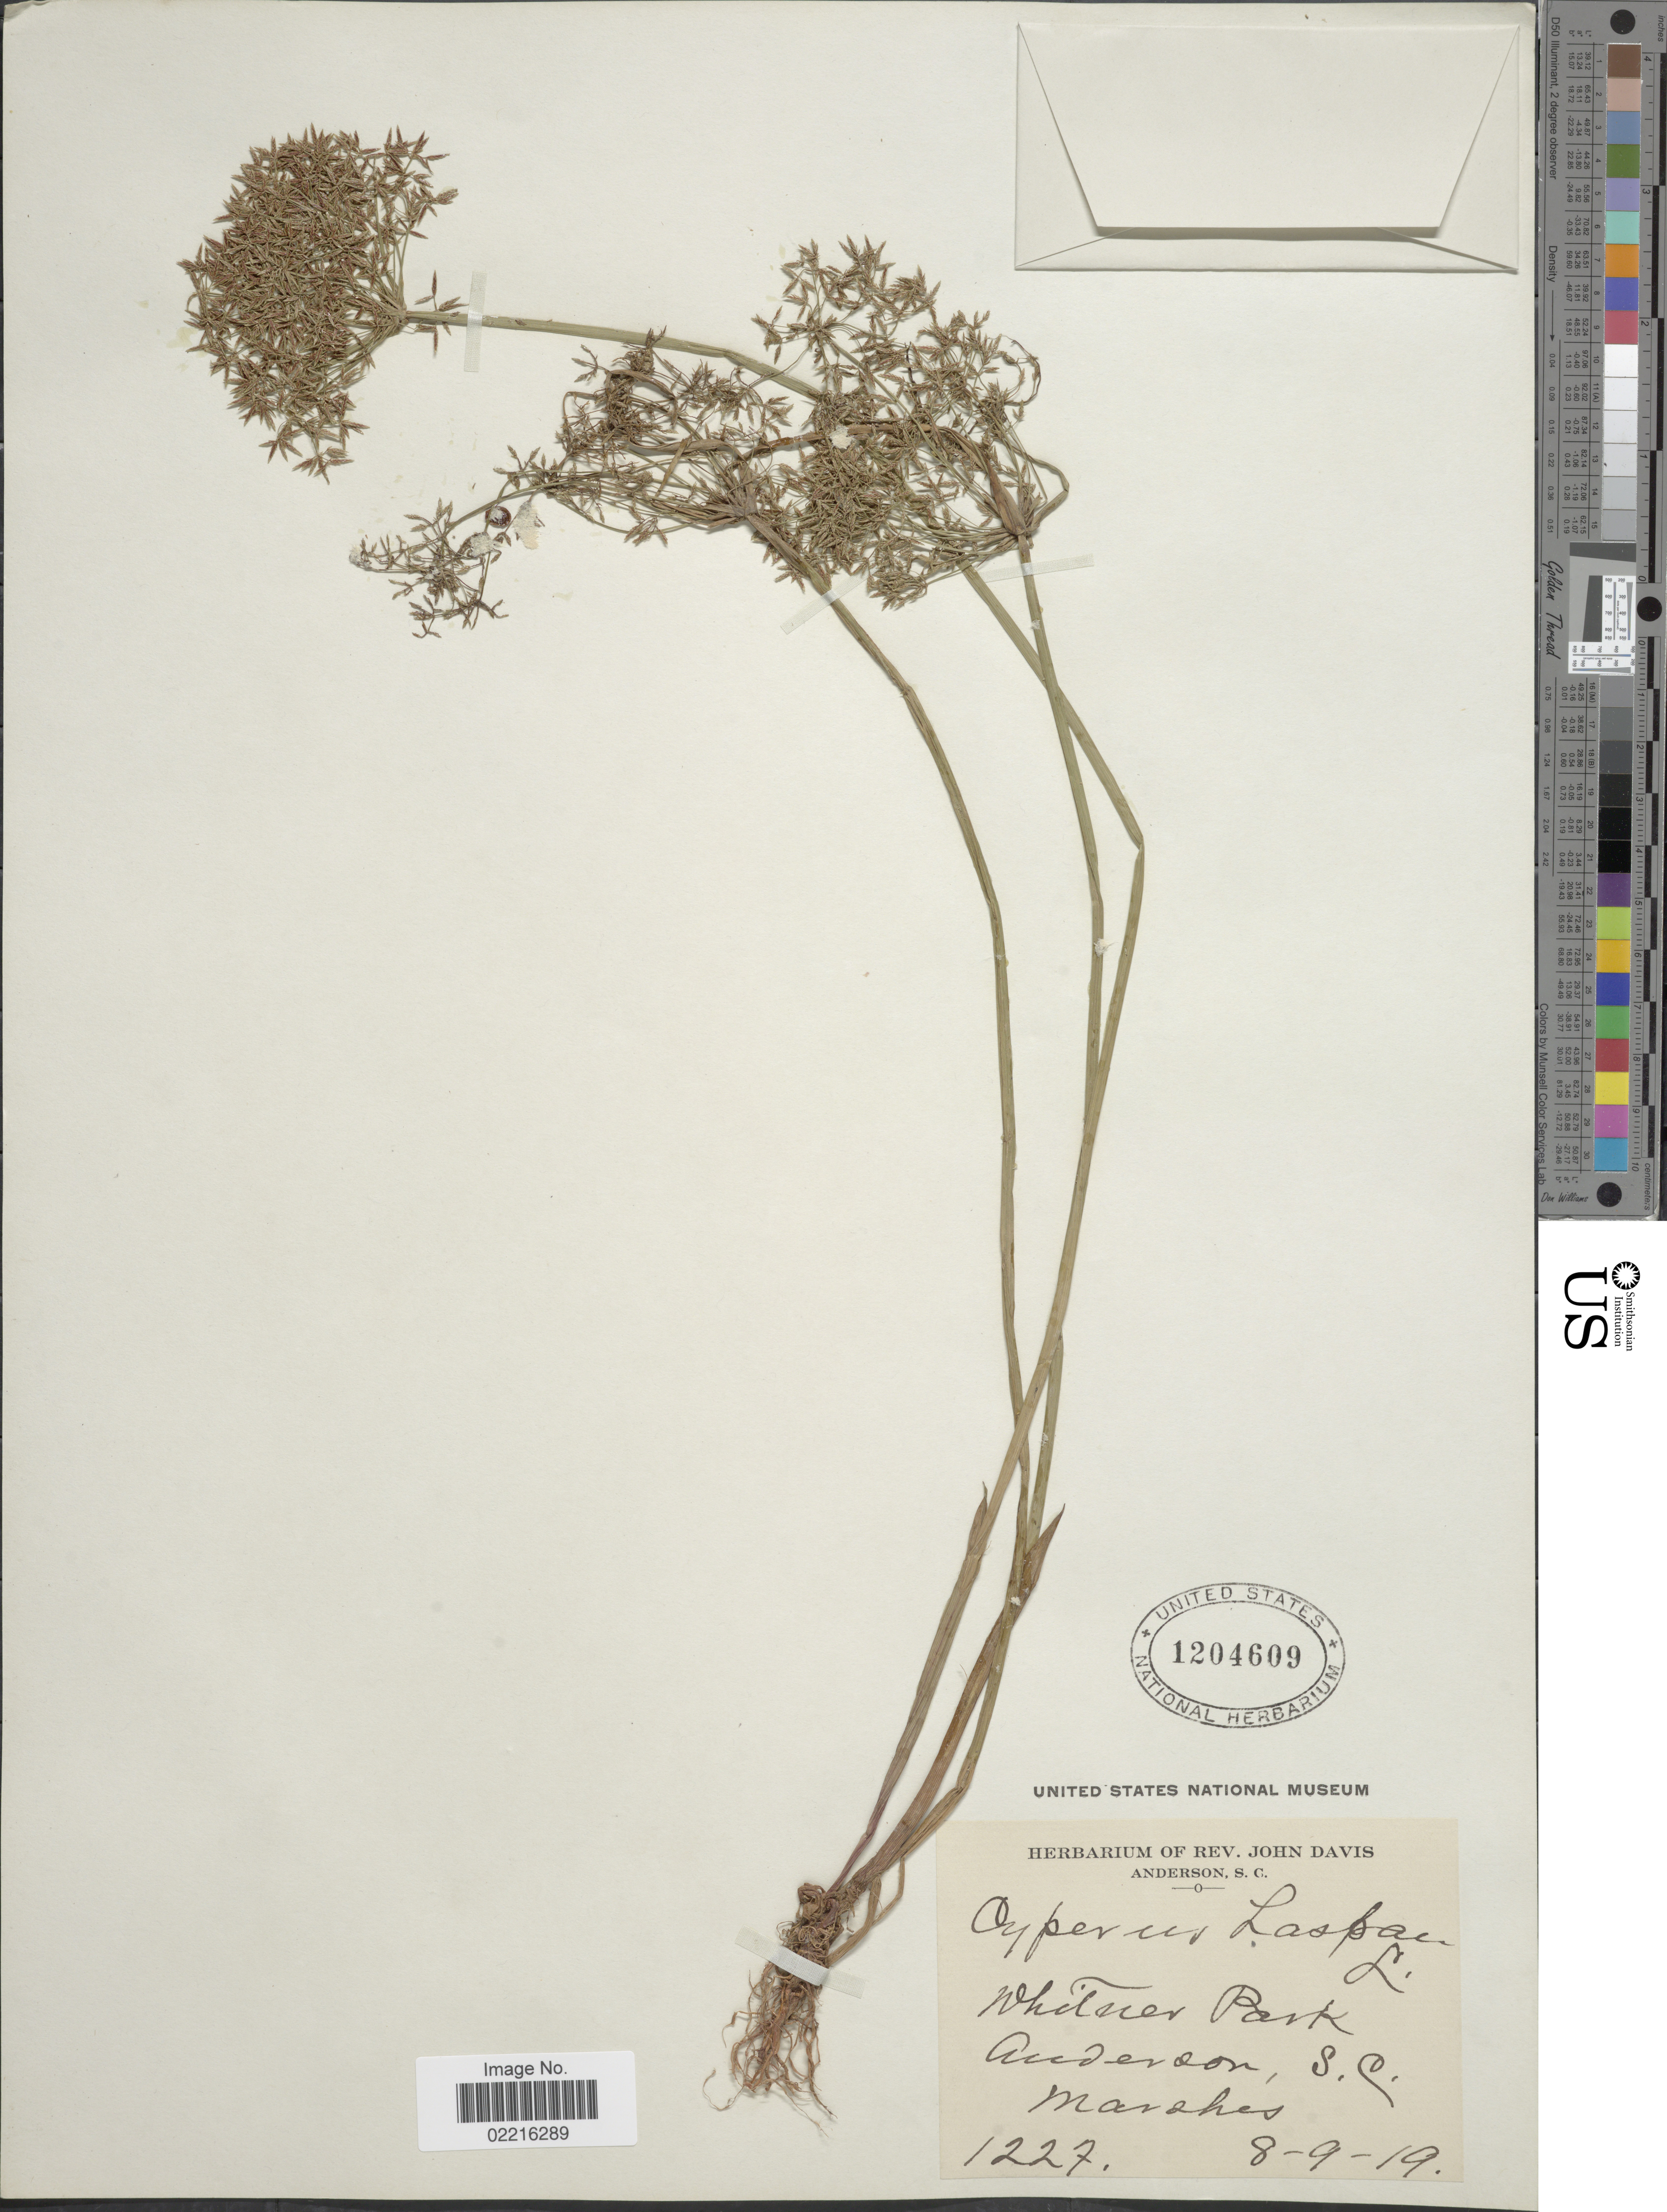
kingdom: Plantae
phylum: Tracheophyta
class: Liliopsida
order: Poales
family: Cyperaceae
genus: Cyperus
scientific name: Cyperus haspan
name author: L.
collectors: J. Davis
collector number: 1227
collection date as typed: Transcribed d/m/y: 9/8/19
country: United States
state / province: South Carolina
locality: Whitner Park, Anderson, S.C.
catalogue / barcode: US 1204609